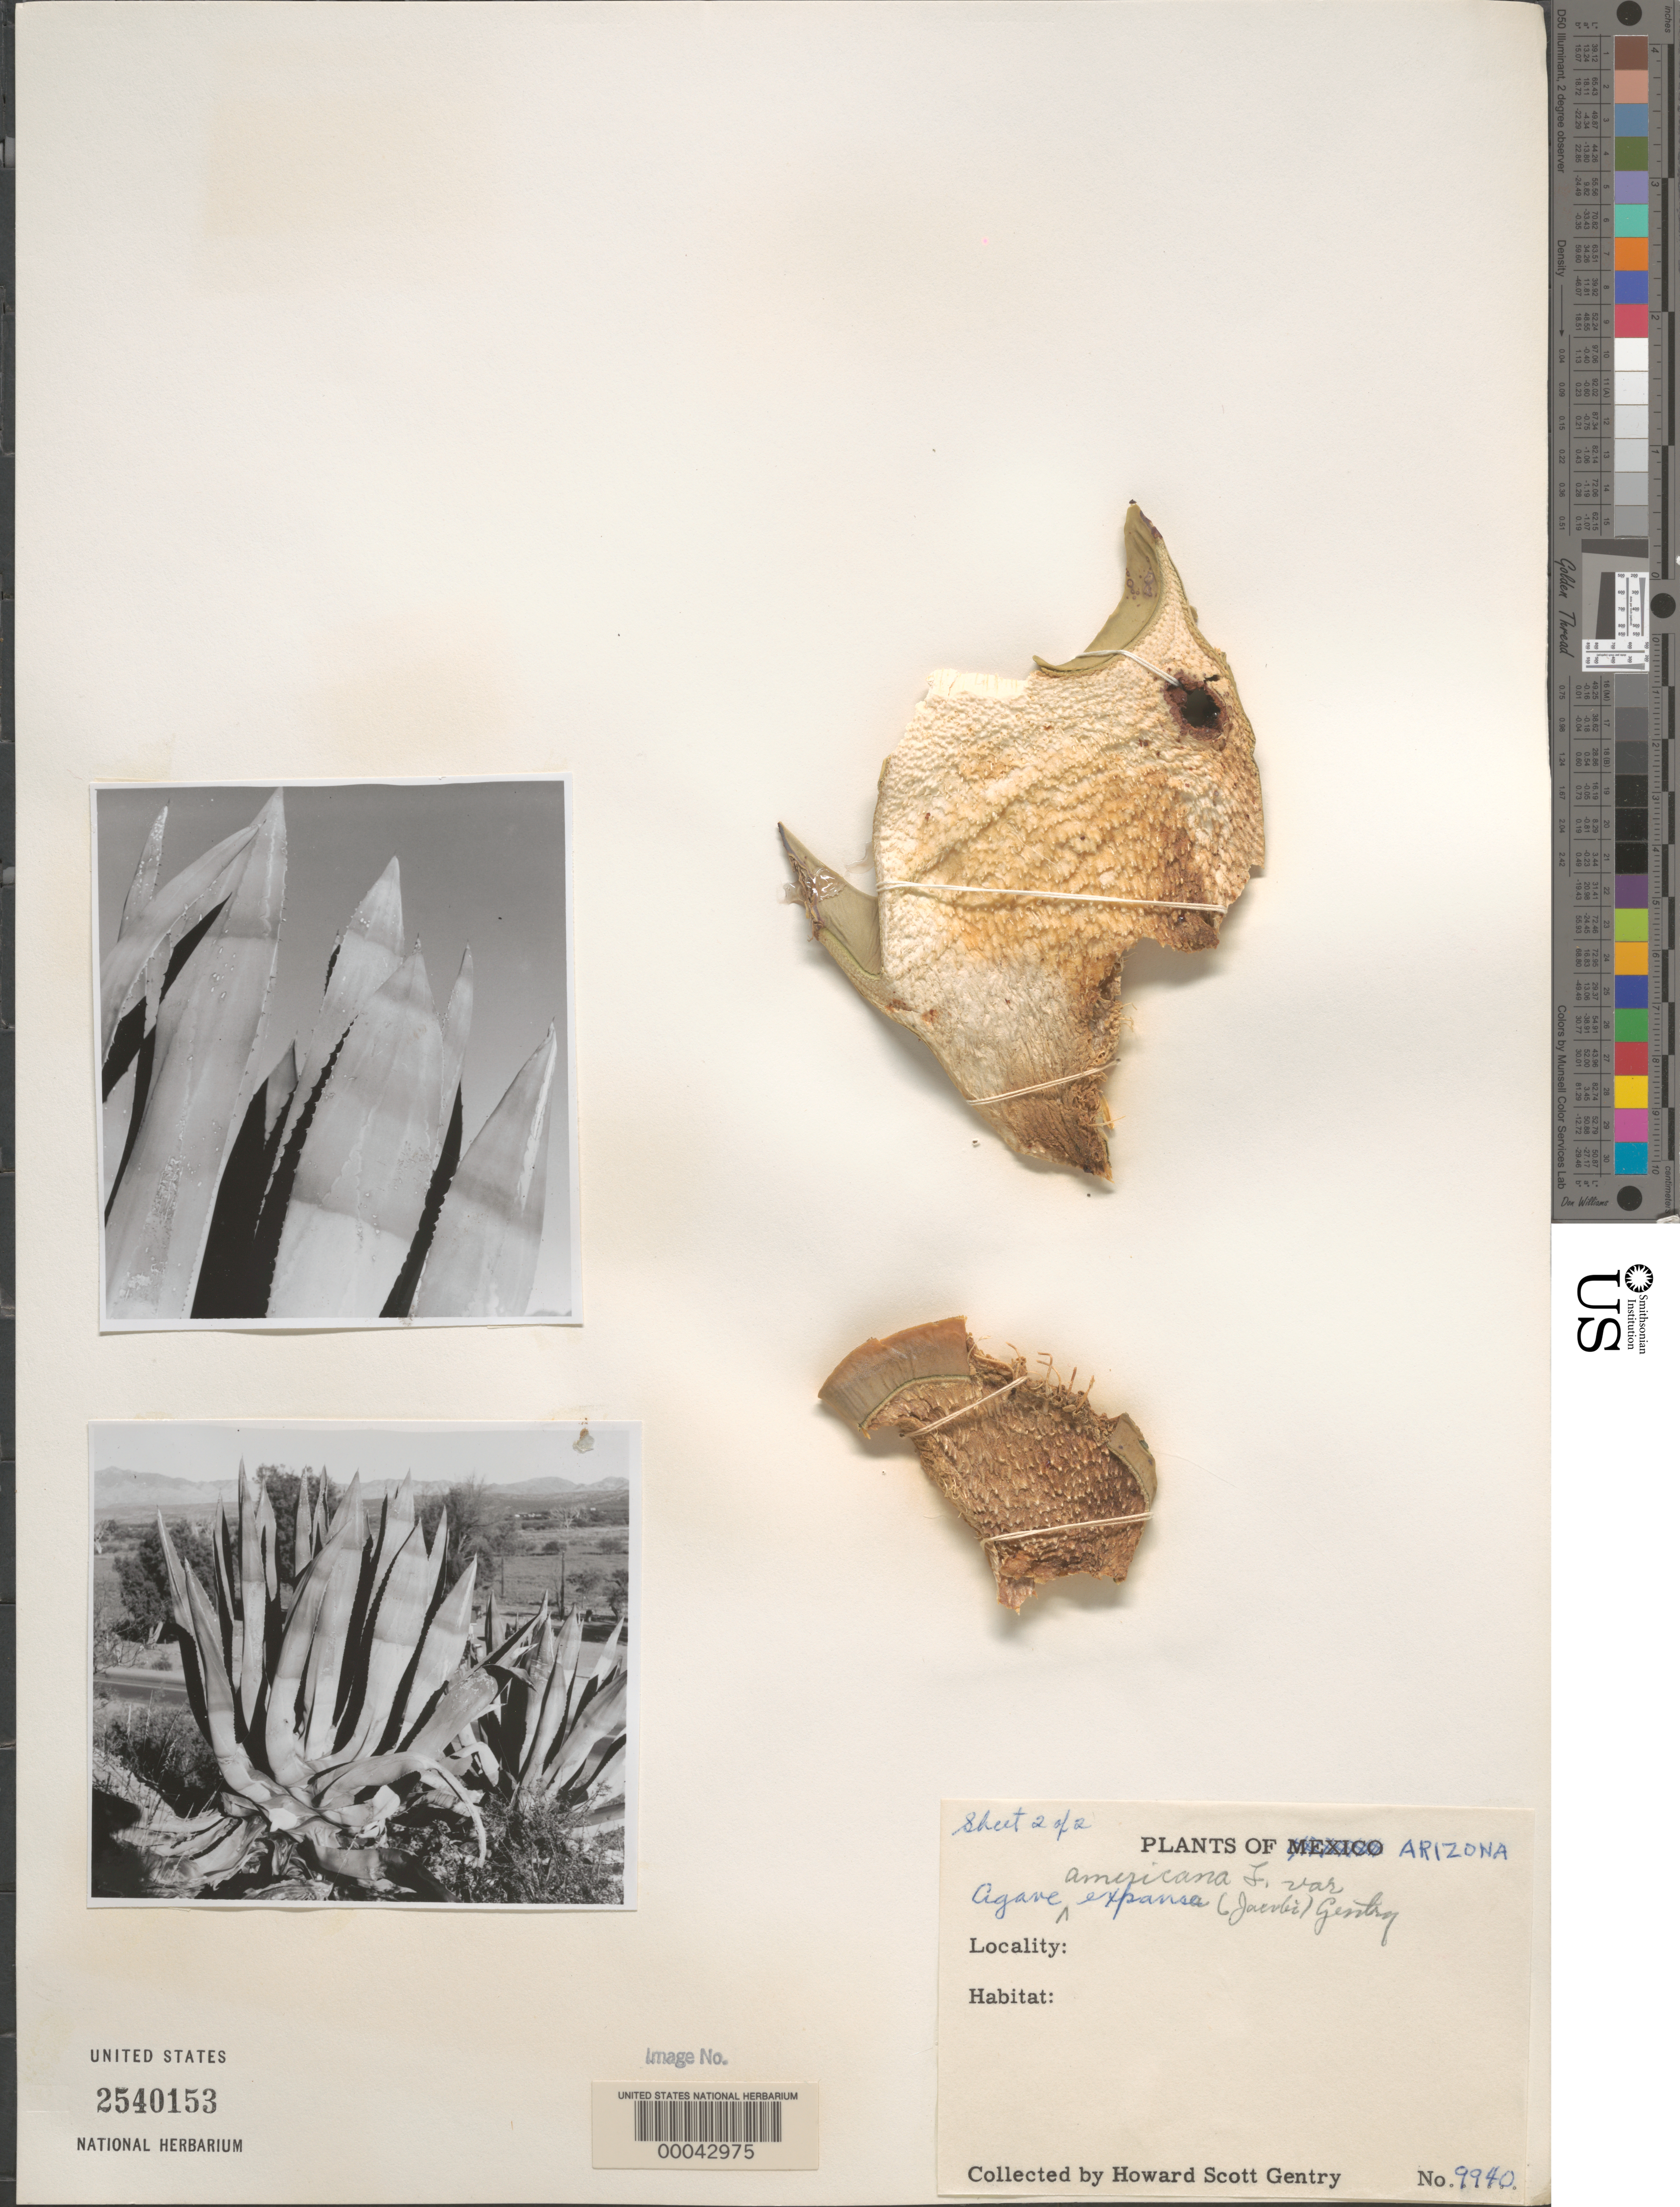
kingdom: Plantae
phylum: Tracheophyta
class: Liliopsida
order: Asparagales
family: Asparagaceae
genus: Agave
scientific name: Agave americana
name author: L.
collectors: H. S. Gentry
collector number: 9940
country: United States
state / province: Arizona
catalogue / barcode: US 2540153